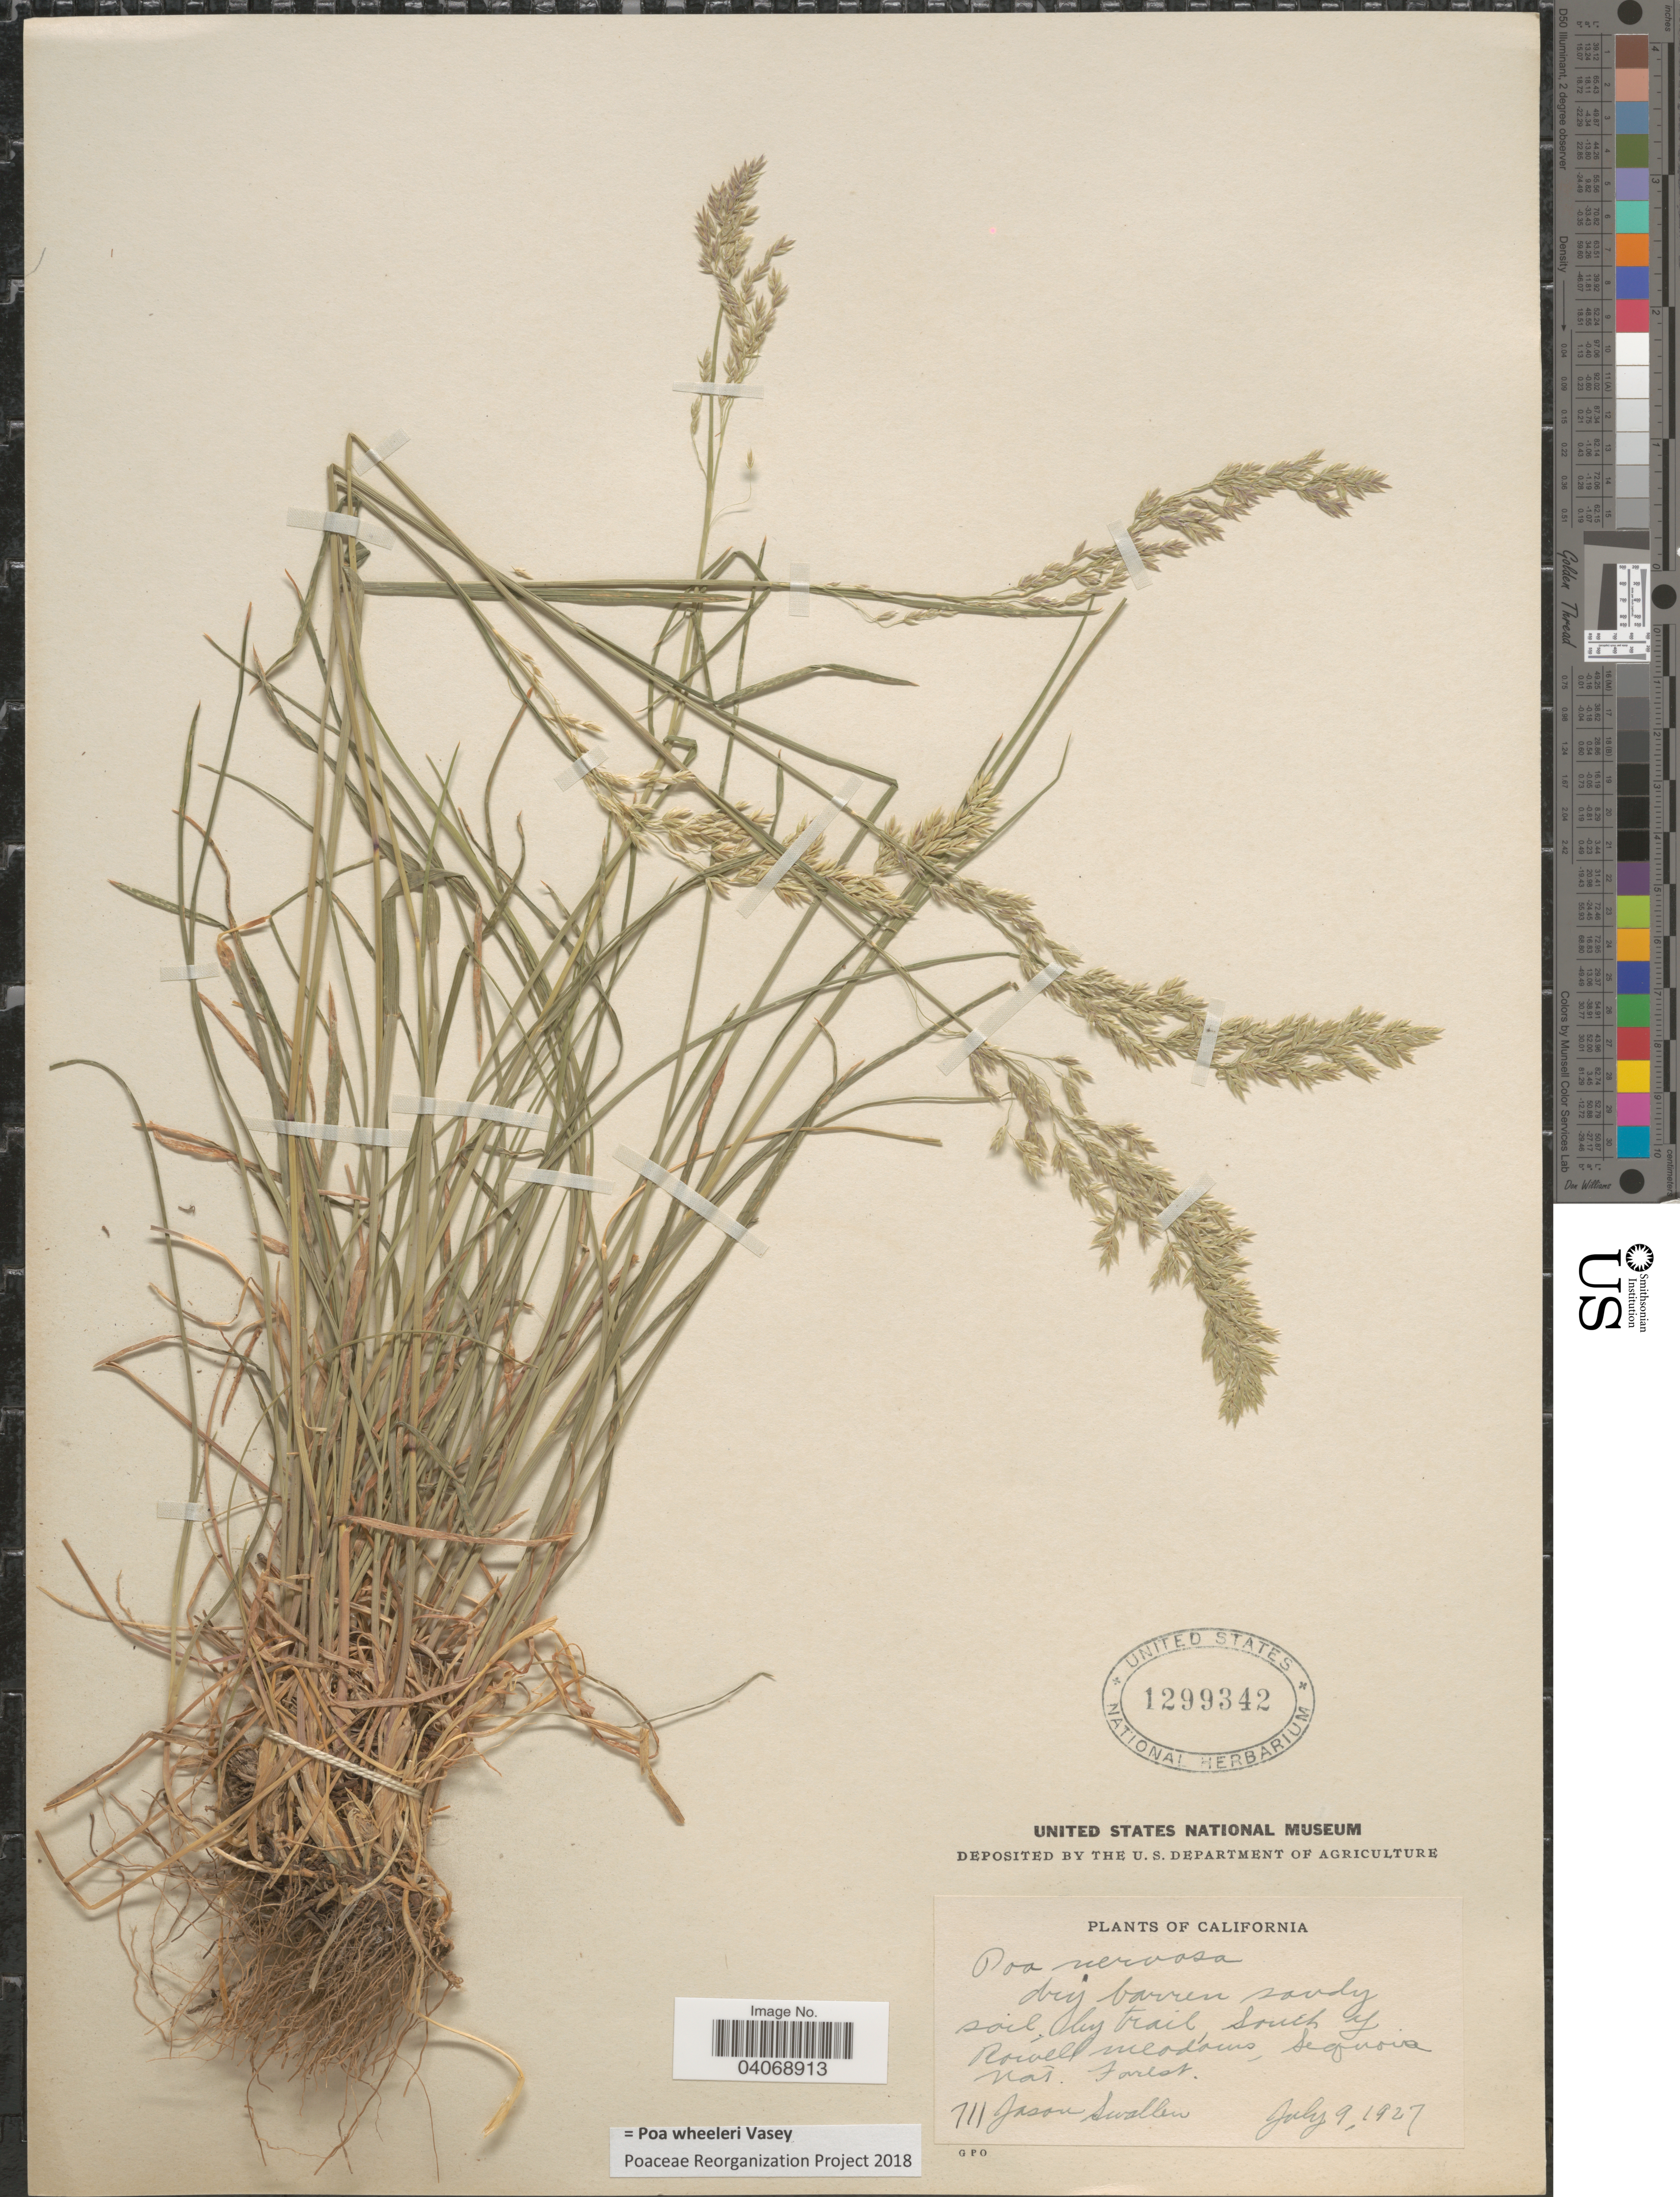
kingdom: Plantae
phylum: Tracheophyta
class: Liliopsida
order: Poales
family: Poaceae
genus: Poa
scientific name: Poa wheeleri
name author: Vasey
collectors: J. R. Swallen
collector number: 711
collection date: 1927-07-09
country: United States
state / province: California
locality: By trail, South of Rowell meadows, Sequoia Nat. Forest.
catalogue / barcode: US 1299342